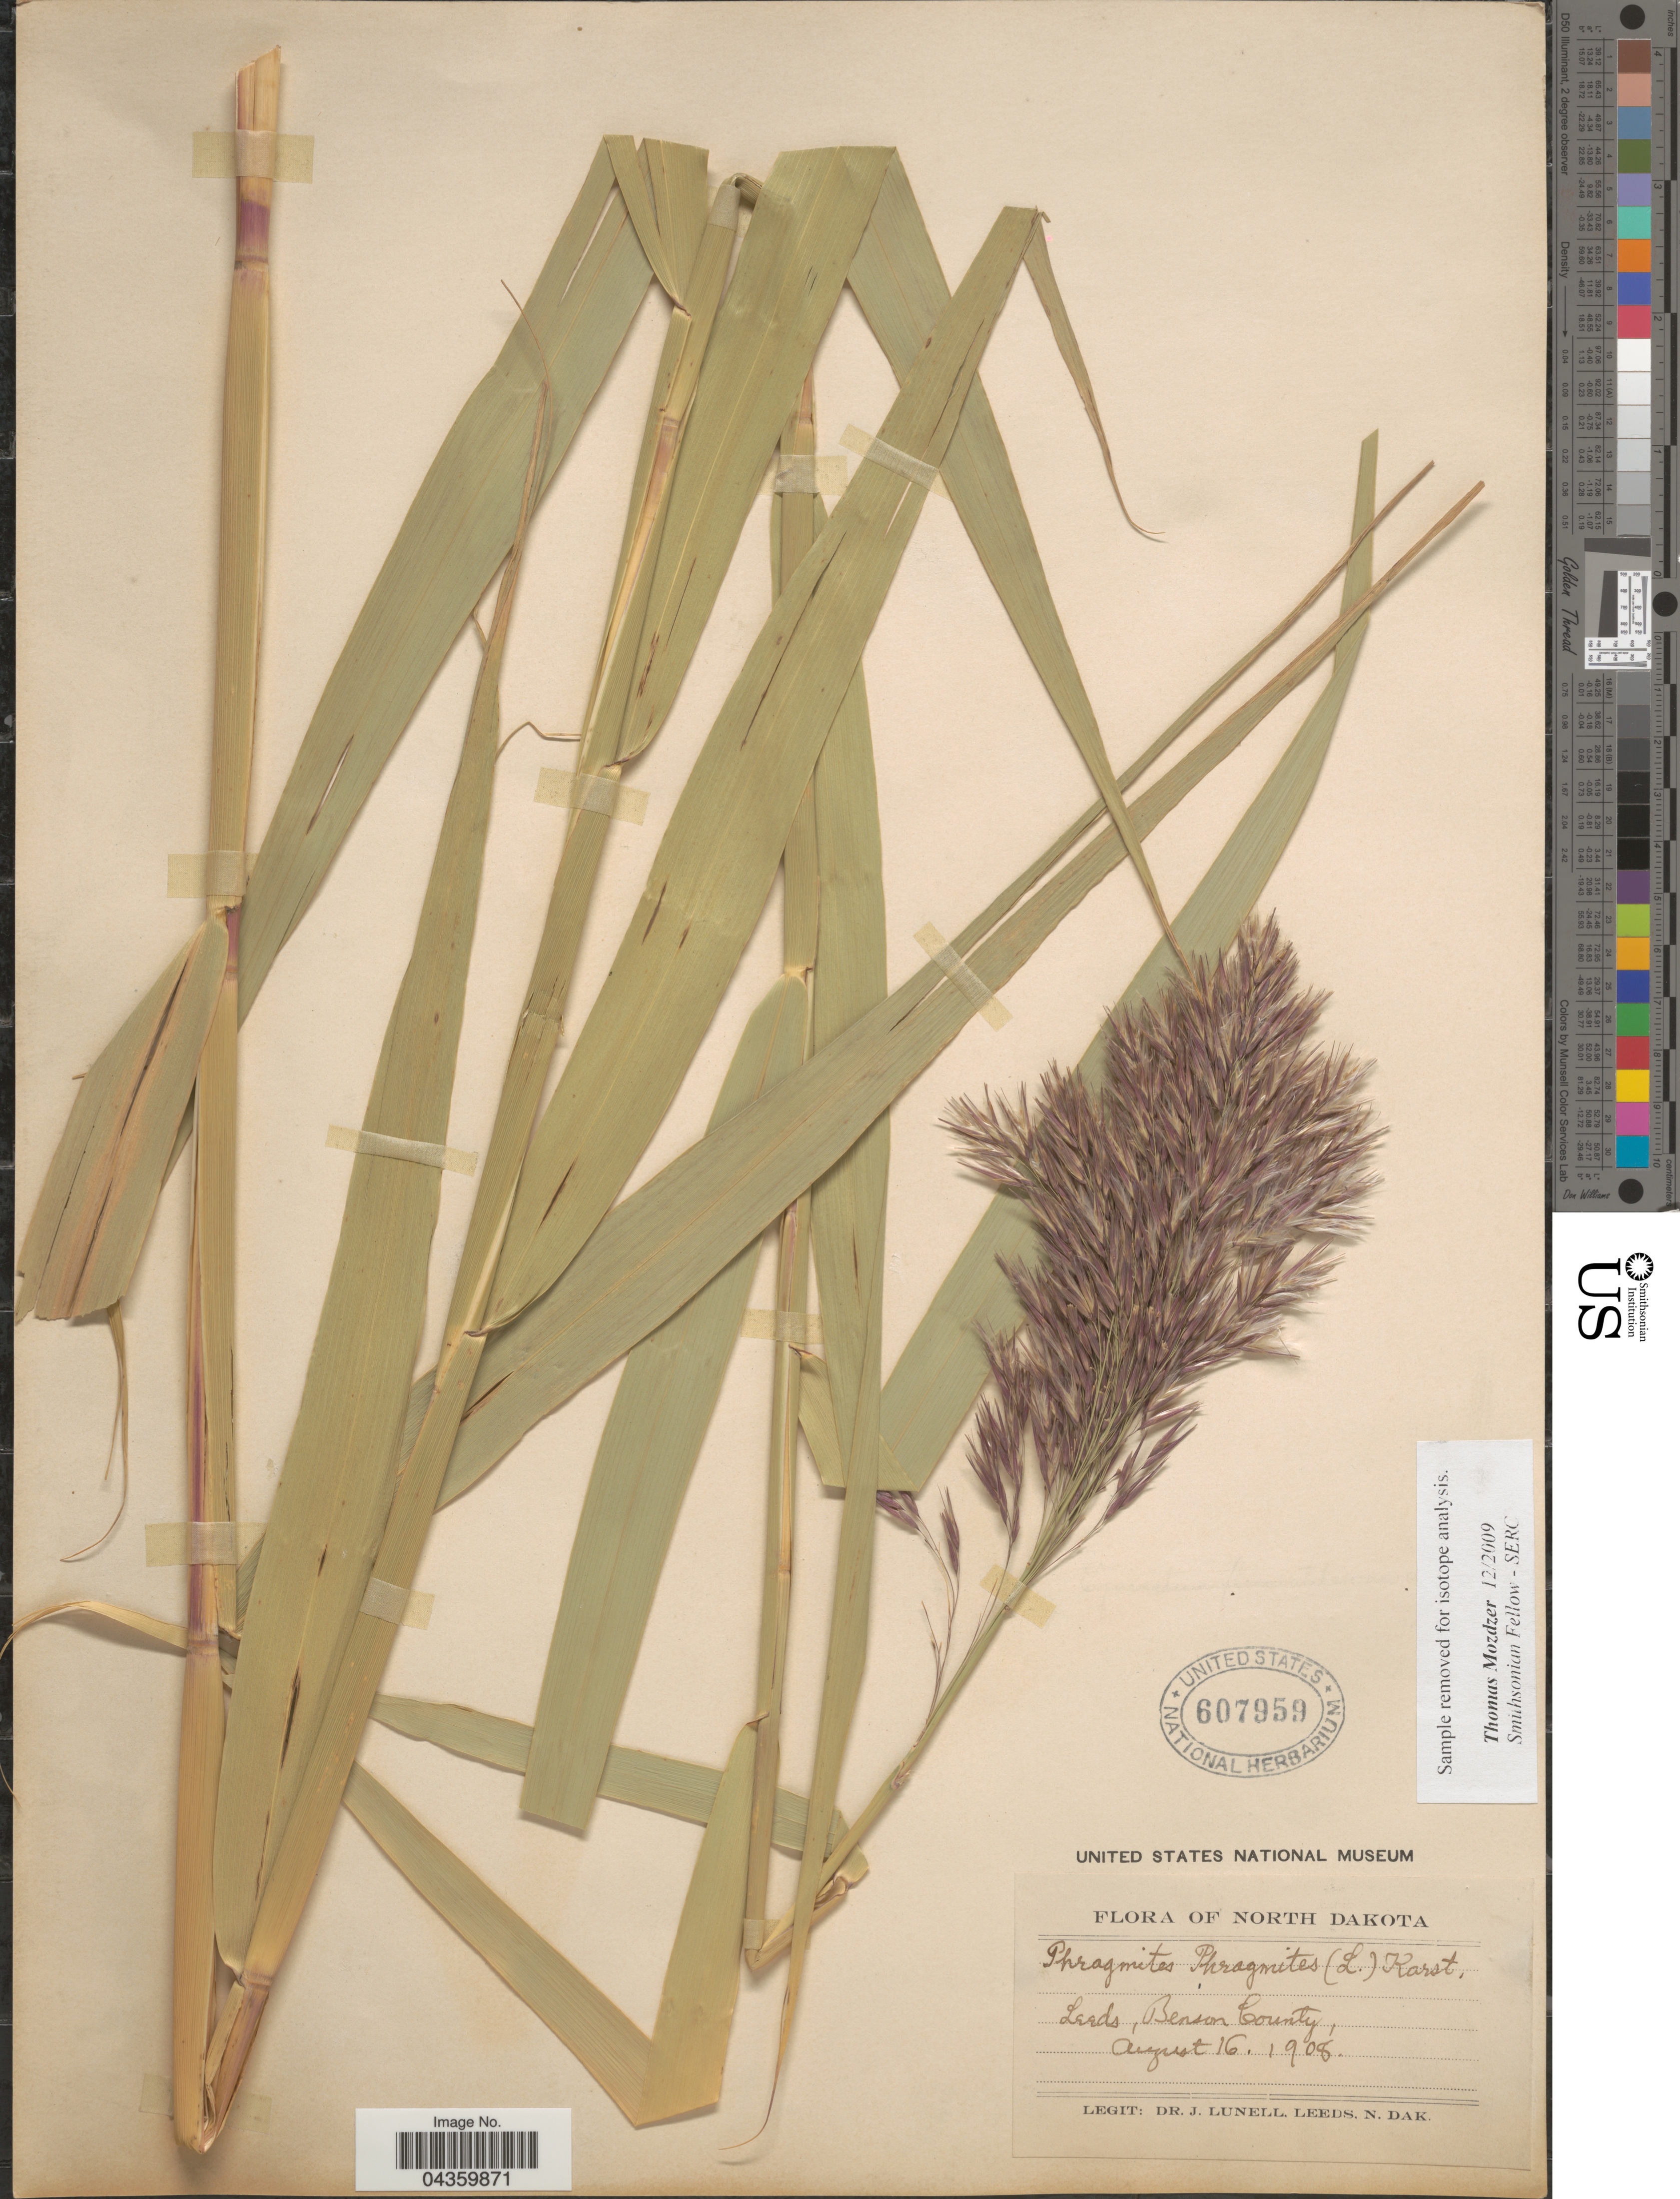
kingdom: Plantae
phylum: Tracheophyta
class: Liliopsida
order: Poales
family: Poaceae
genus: Phragmites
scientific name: Phragmites australis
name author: (Cav.) Trin. ex Steud.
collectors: J. Lunell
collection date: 1908-08-16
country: United States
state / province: North Dakota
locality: Leeds, Benson County.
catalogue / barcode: US 607959